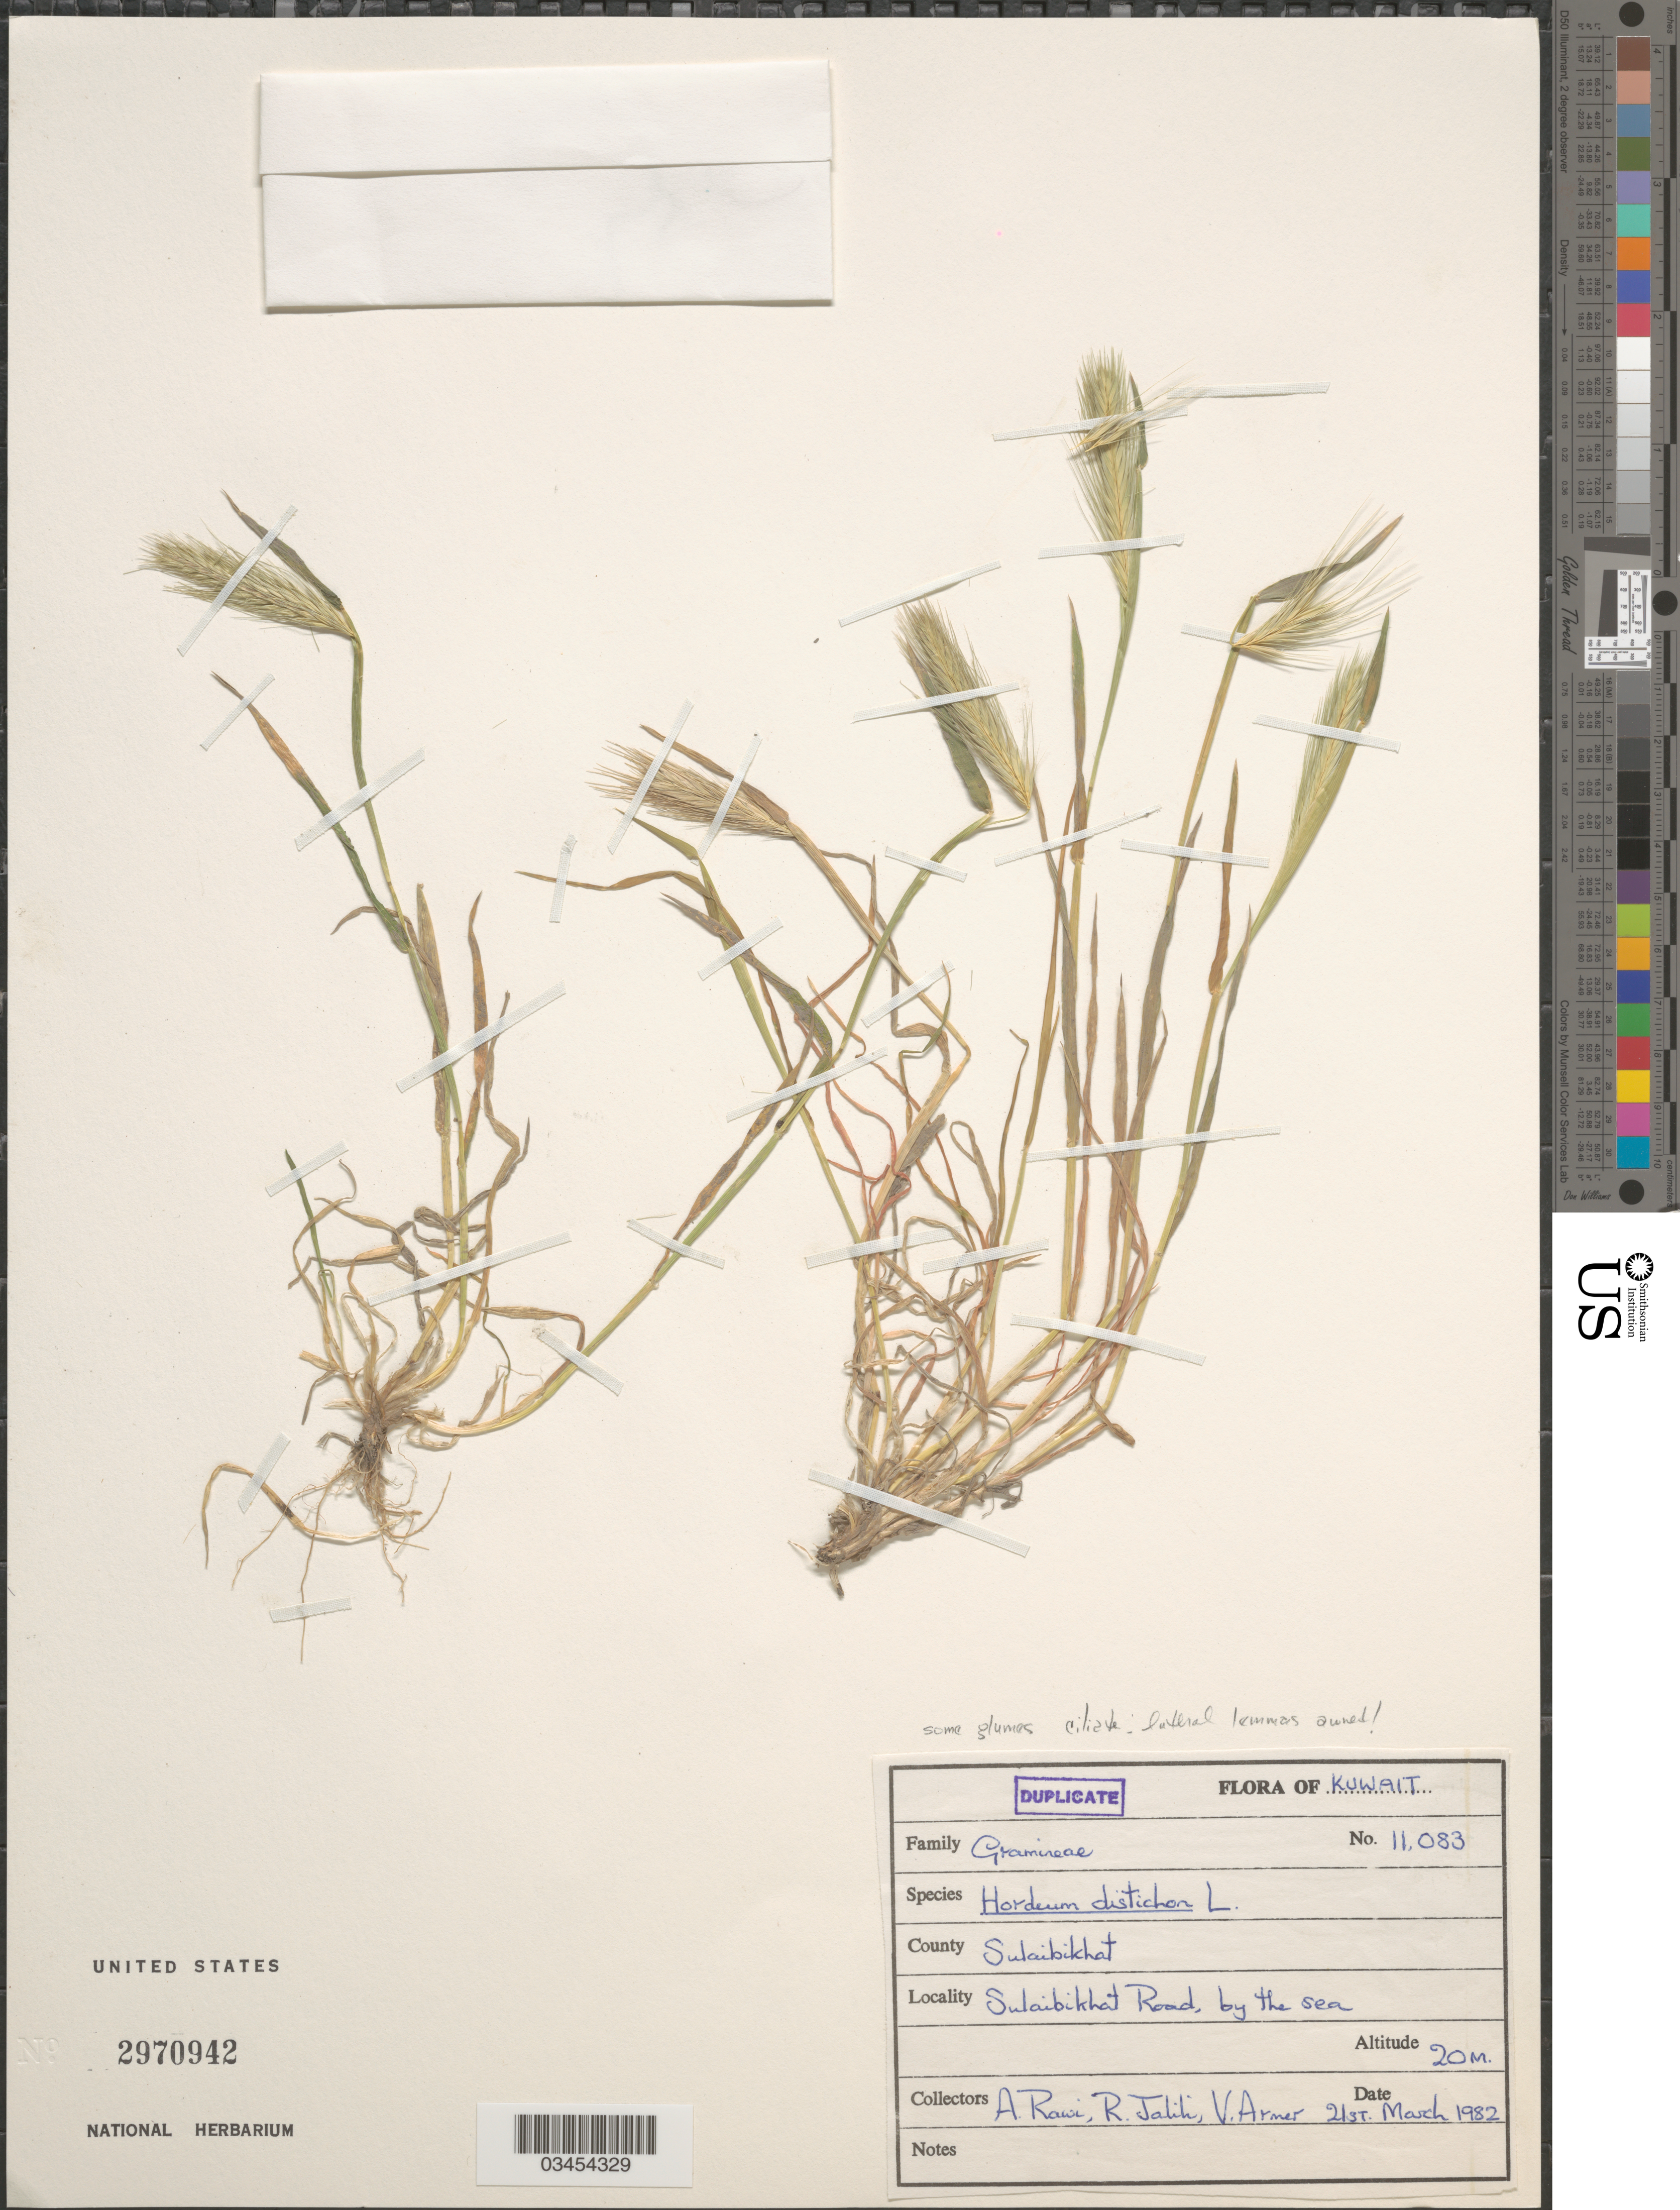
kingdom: Plantae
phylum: Tracheophyta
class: Liliopsida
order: Poales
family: Poaceae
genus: Hordeum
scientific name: Hordeum vulgare convar distichon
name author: (L.) Alef.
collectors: A. Rawi, R. Jalili & V. Arner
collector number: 11083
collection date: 1982-03-21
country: Kuwait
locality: County Sulaibikhat. Sulaibikhat Road, by the sea.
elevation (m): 20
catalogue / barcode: US 2970942